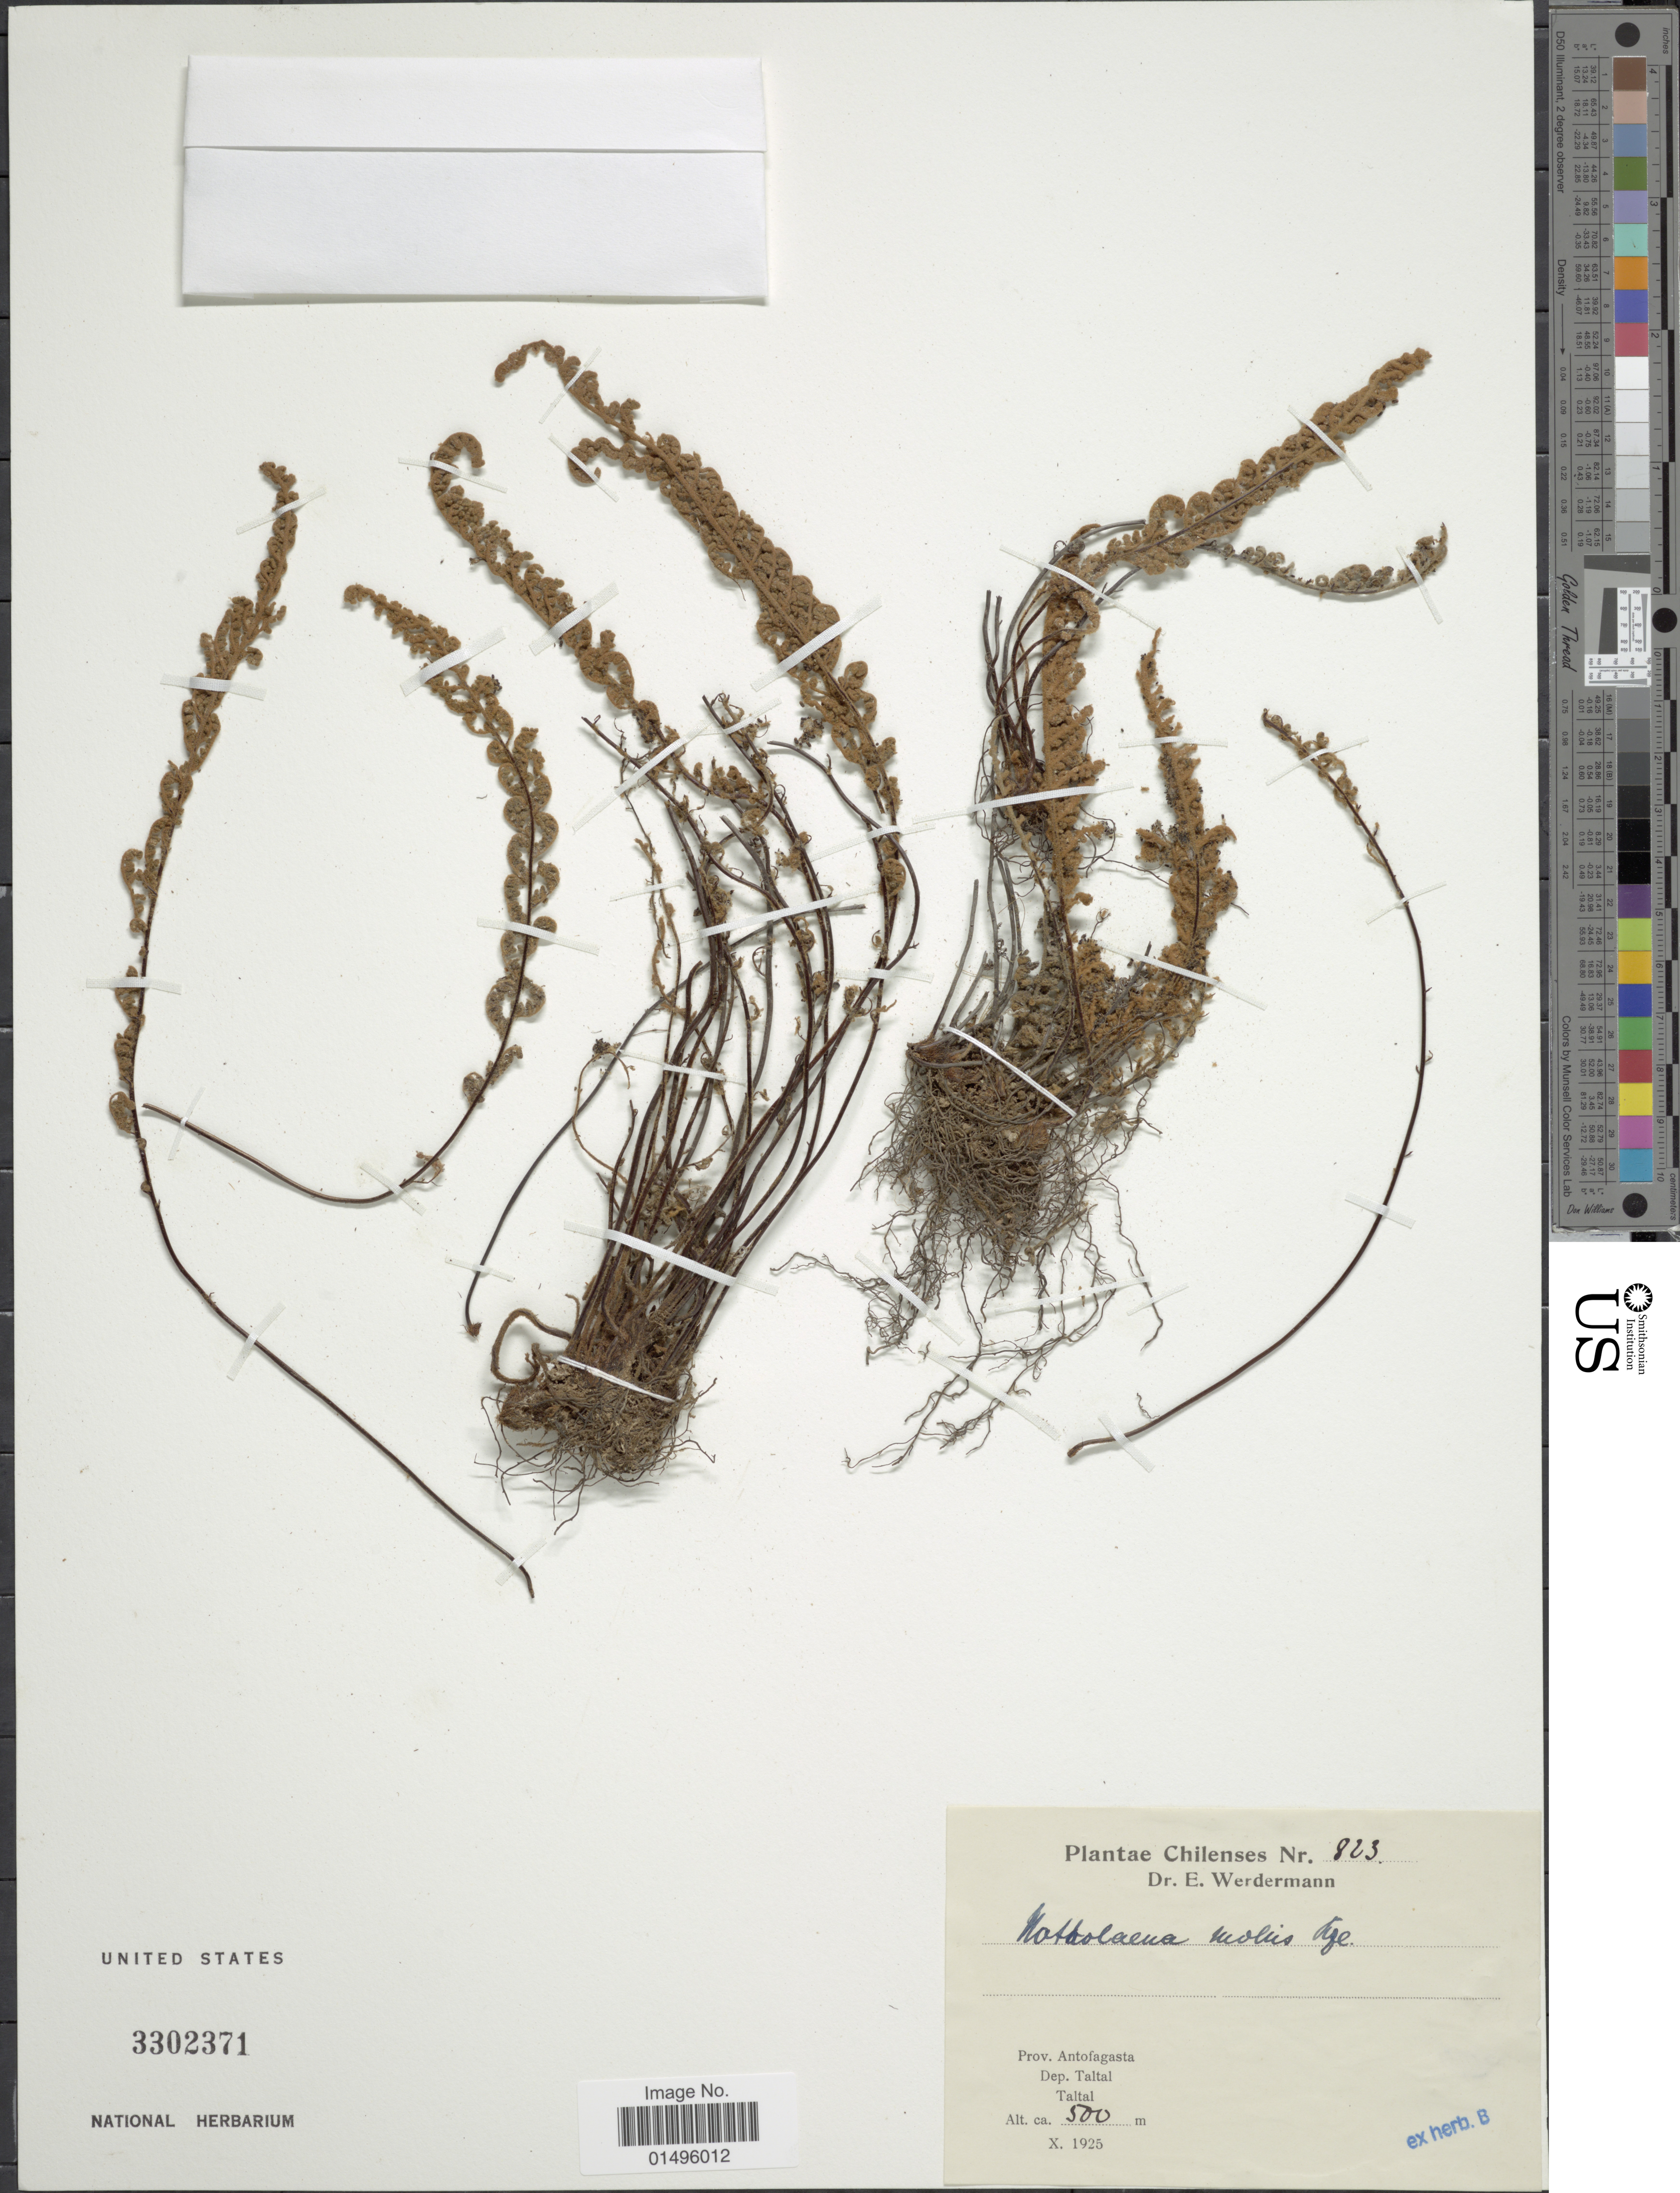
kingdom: Plantae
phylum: Tracheophyta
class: Polypodiopsida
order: Polypodiales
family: Pteridaceae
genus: Notholaena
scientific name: Notholaena mollis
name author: Kunze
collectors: E. Werdermann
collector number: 823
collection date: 1925-10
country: Chile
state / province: Antofagasta (II)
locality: Chilenses, Pro. Antofagasta, Dep. Taltal, Tatal.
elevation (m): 500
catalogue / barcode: US 3302371